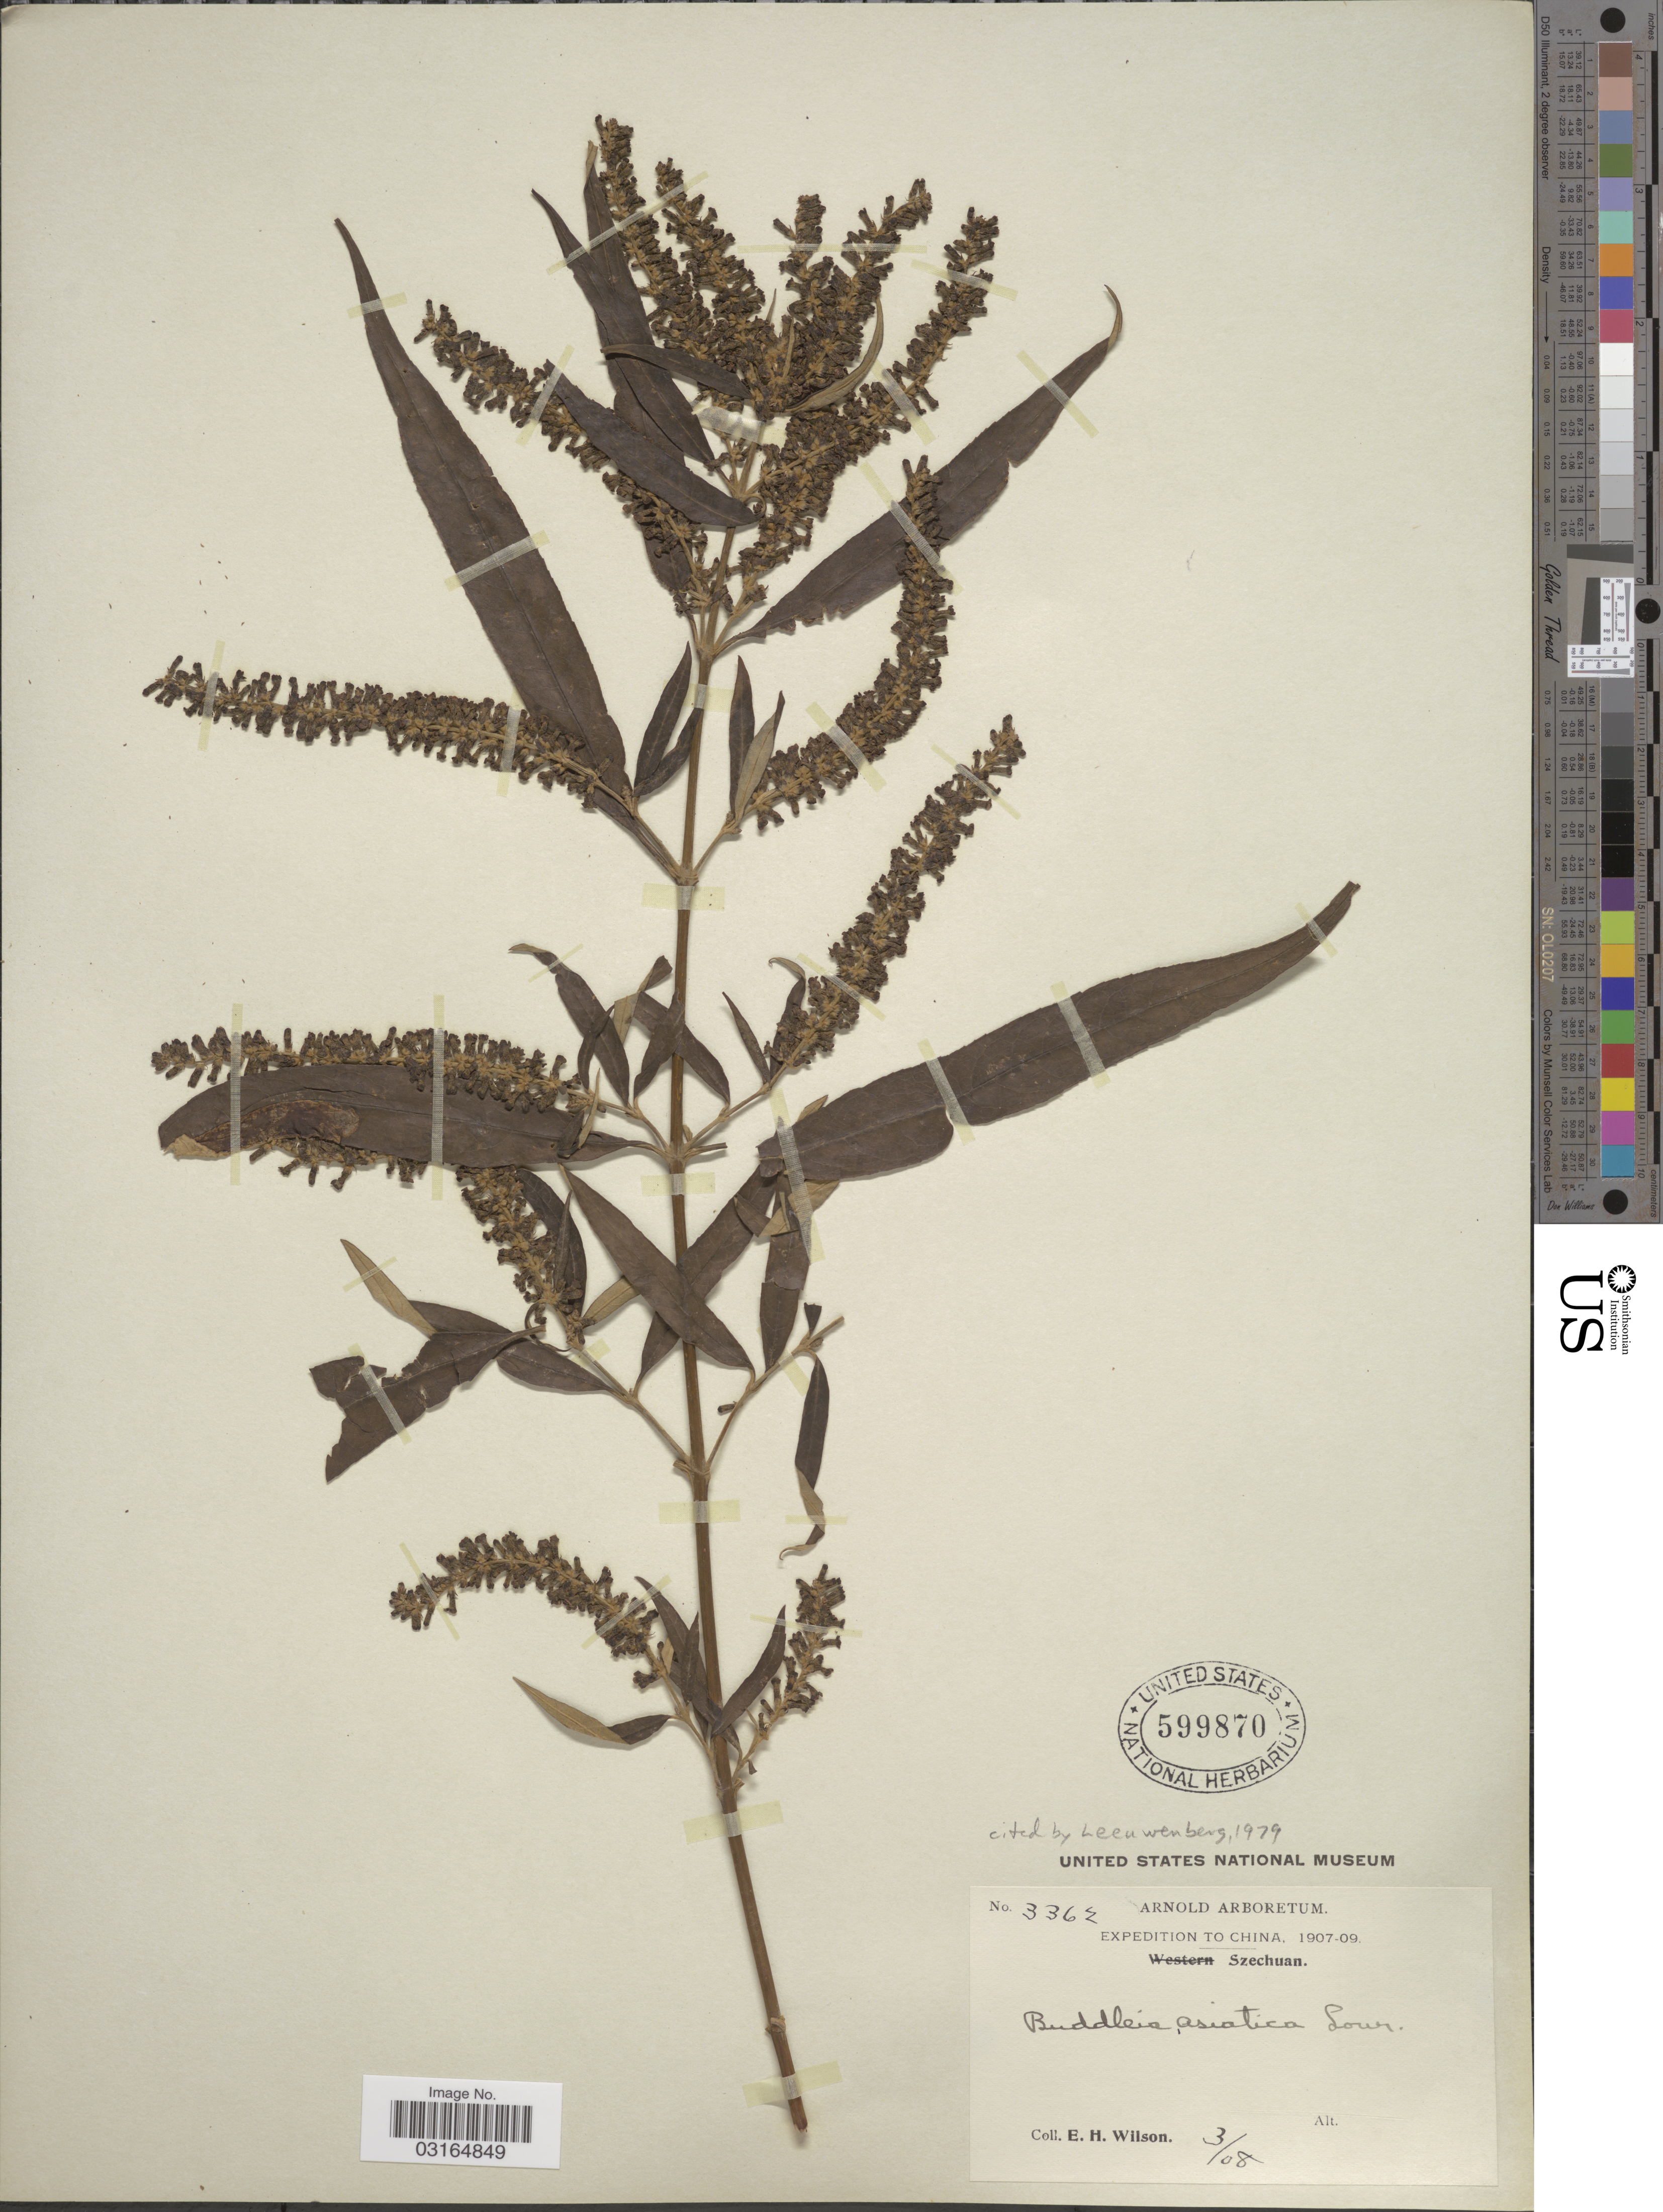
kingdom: Plantae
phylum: Tracheophyta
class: Magnoliopsida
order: Lamiales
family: Scrophulariaceae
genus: Buddleja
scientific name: Buddleja asiatica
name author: Lour.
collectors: E. Wilson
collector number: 3362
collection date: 1908-03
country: China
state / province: Sichuan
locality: Szechuan.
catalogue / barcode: US 599870